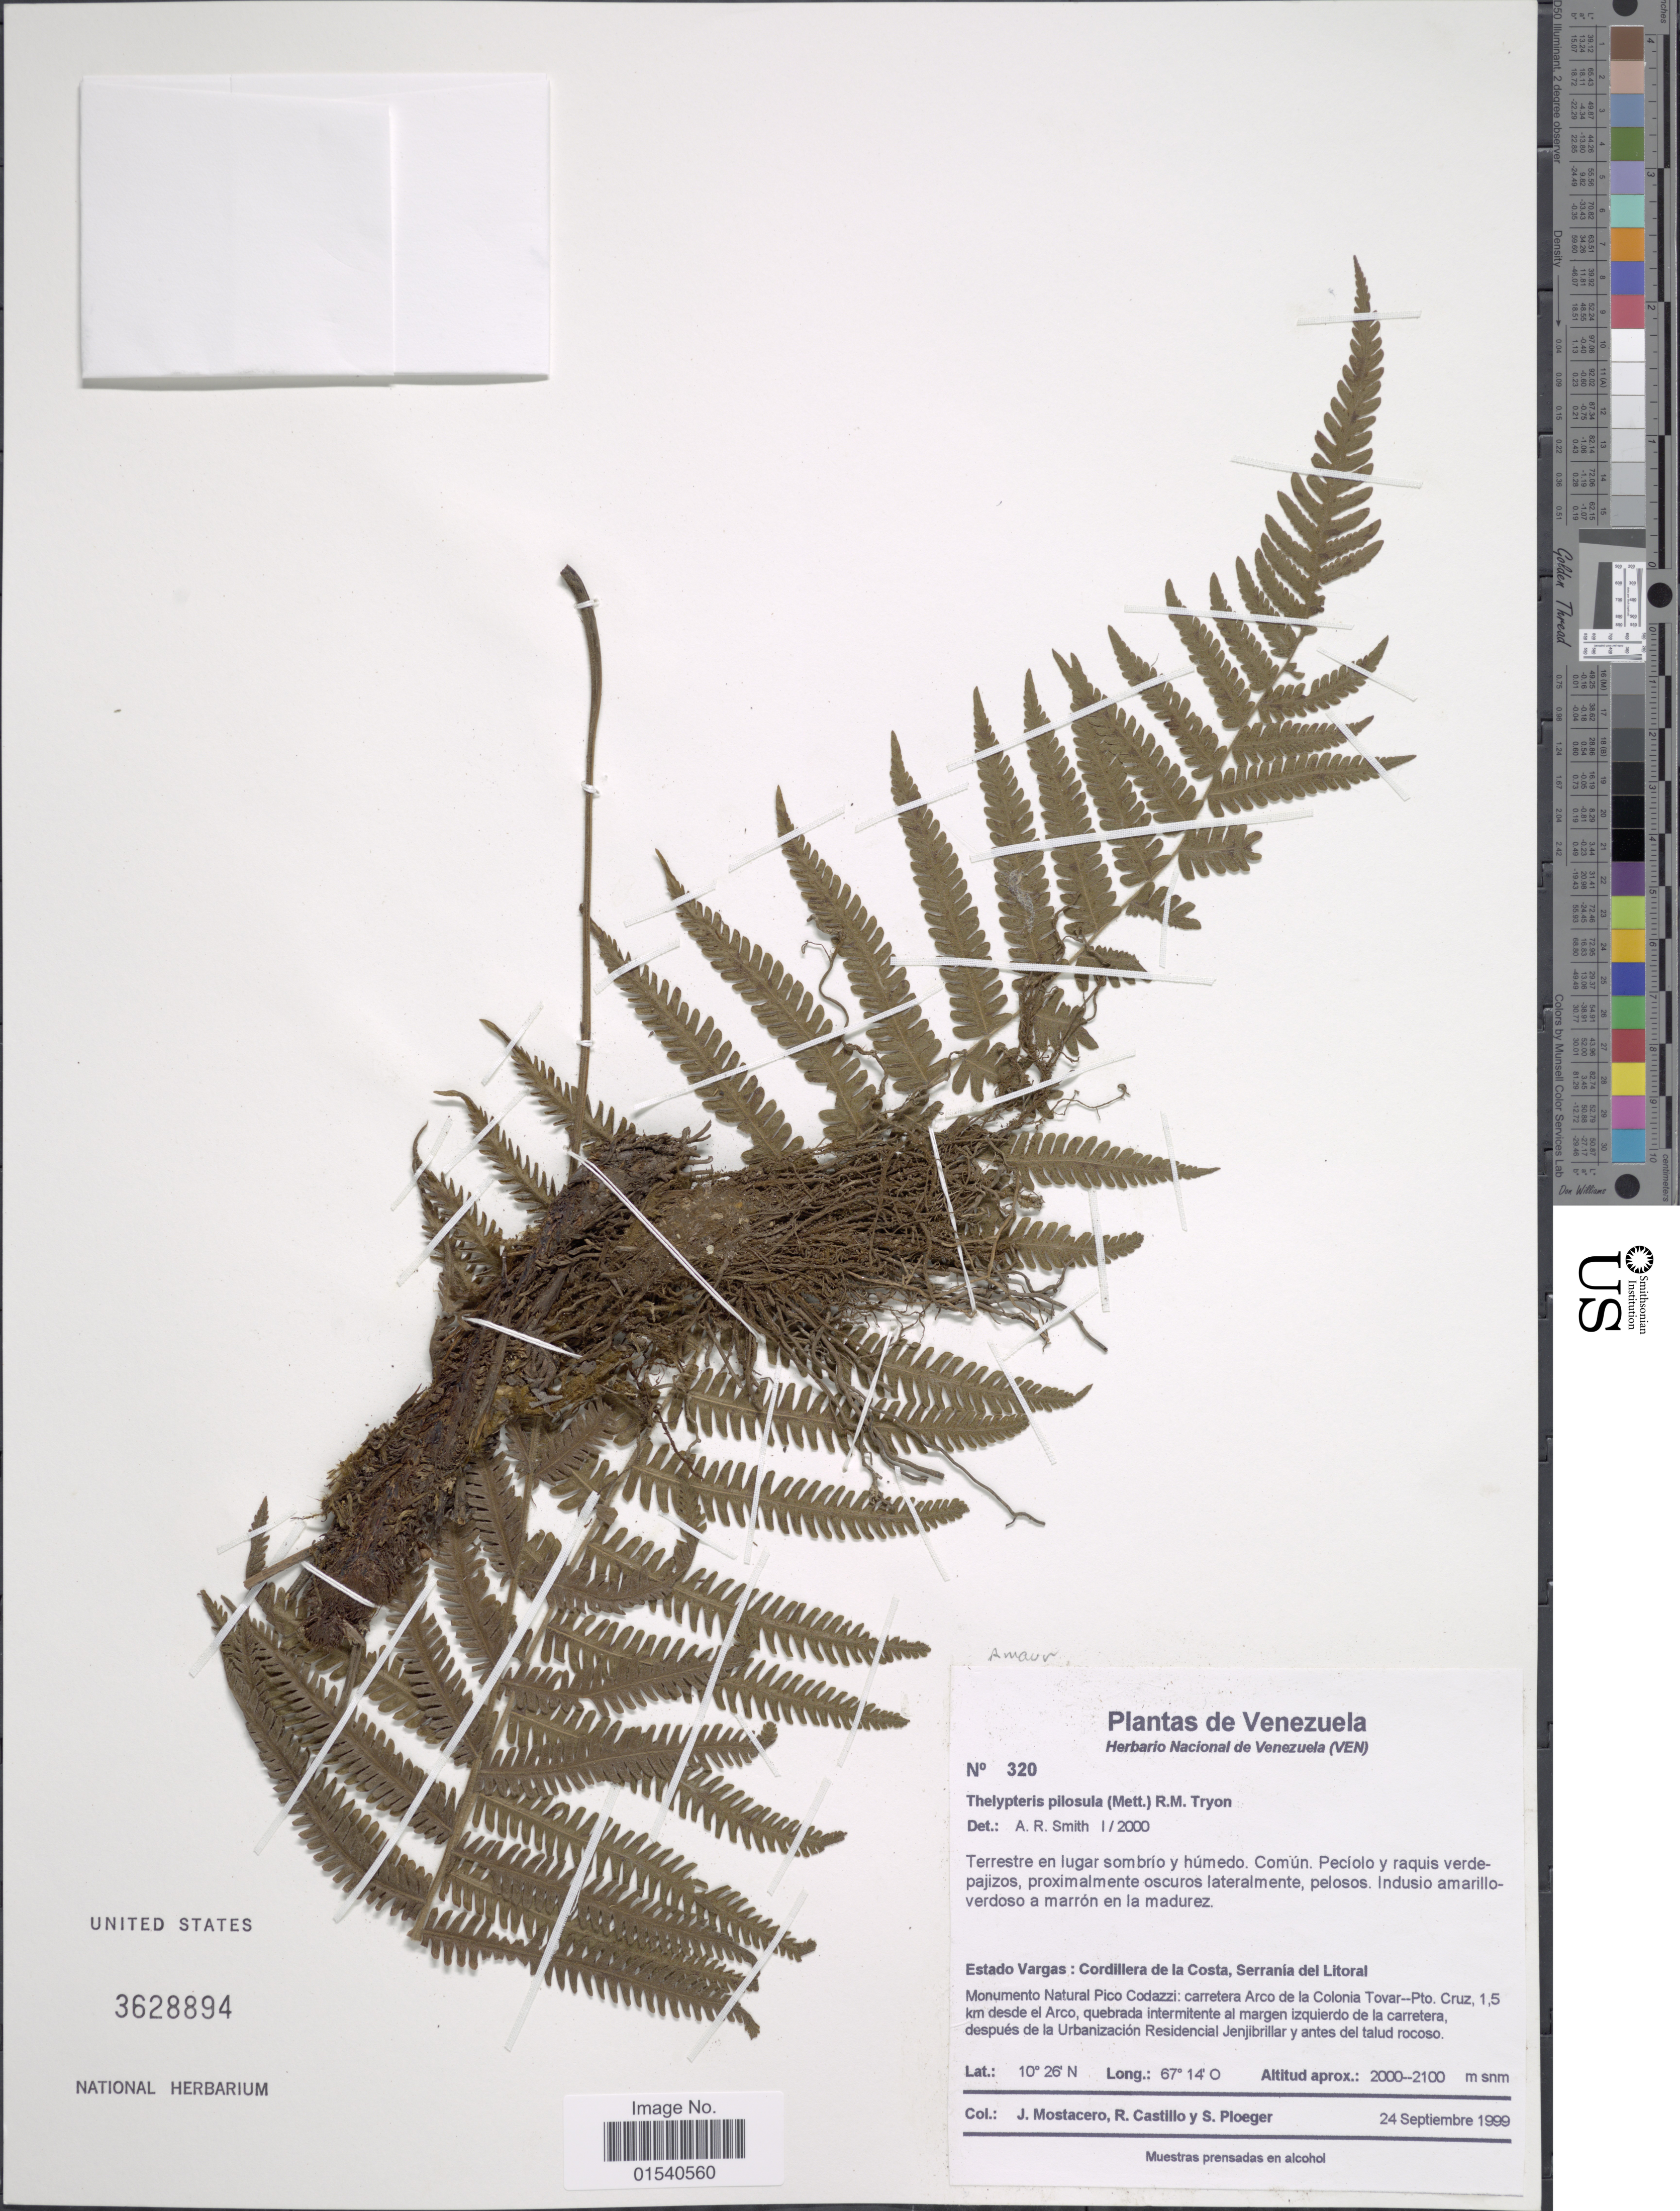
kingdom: Plantae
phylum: Tracheophyta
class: Polypodiopsida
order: Polypodiales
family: Thelypteridaceae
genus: Amauropelta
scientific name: Amauropelta pilosula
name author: (Klotzsch & H. Karst.) Á. Löve & D. Löve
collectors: J. Mostacero, R. Castillo & S. Ploeger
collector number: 320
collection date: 1999-09-24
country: Venezuela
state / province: Vargas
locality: Cordillera de la Costa, Serrania del Litoral, Monumento Natural Pico Codazzi: carretera de la Colonia Tovar--Pto. Cruz, 1.5 km desde el Arco, quebrada intermitente al margen izquierdo de la carretera, después de ka Urbanización Residencial Jenjibrillar y antes del talud rocoso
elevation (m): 2000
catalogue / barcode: US 3628894